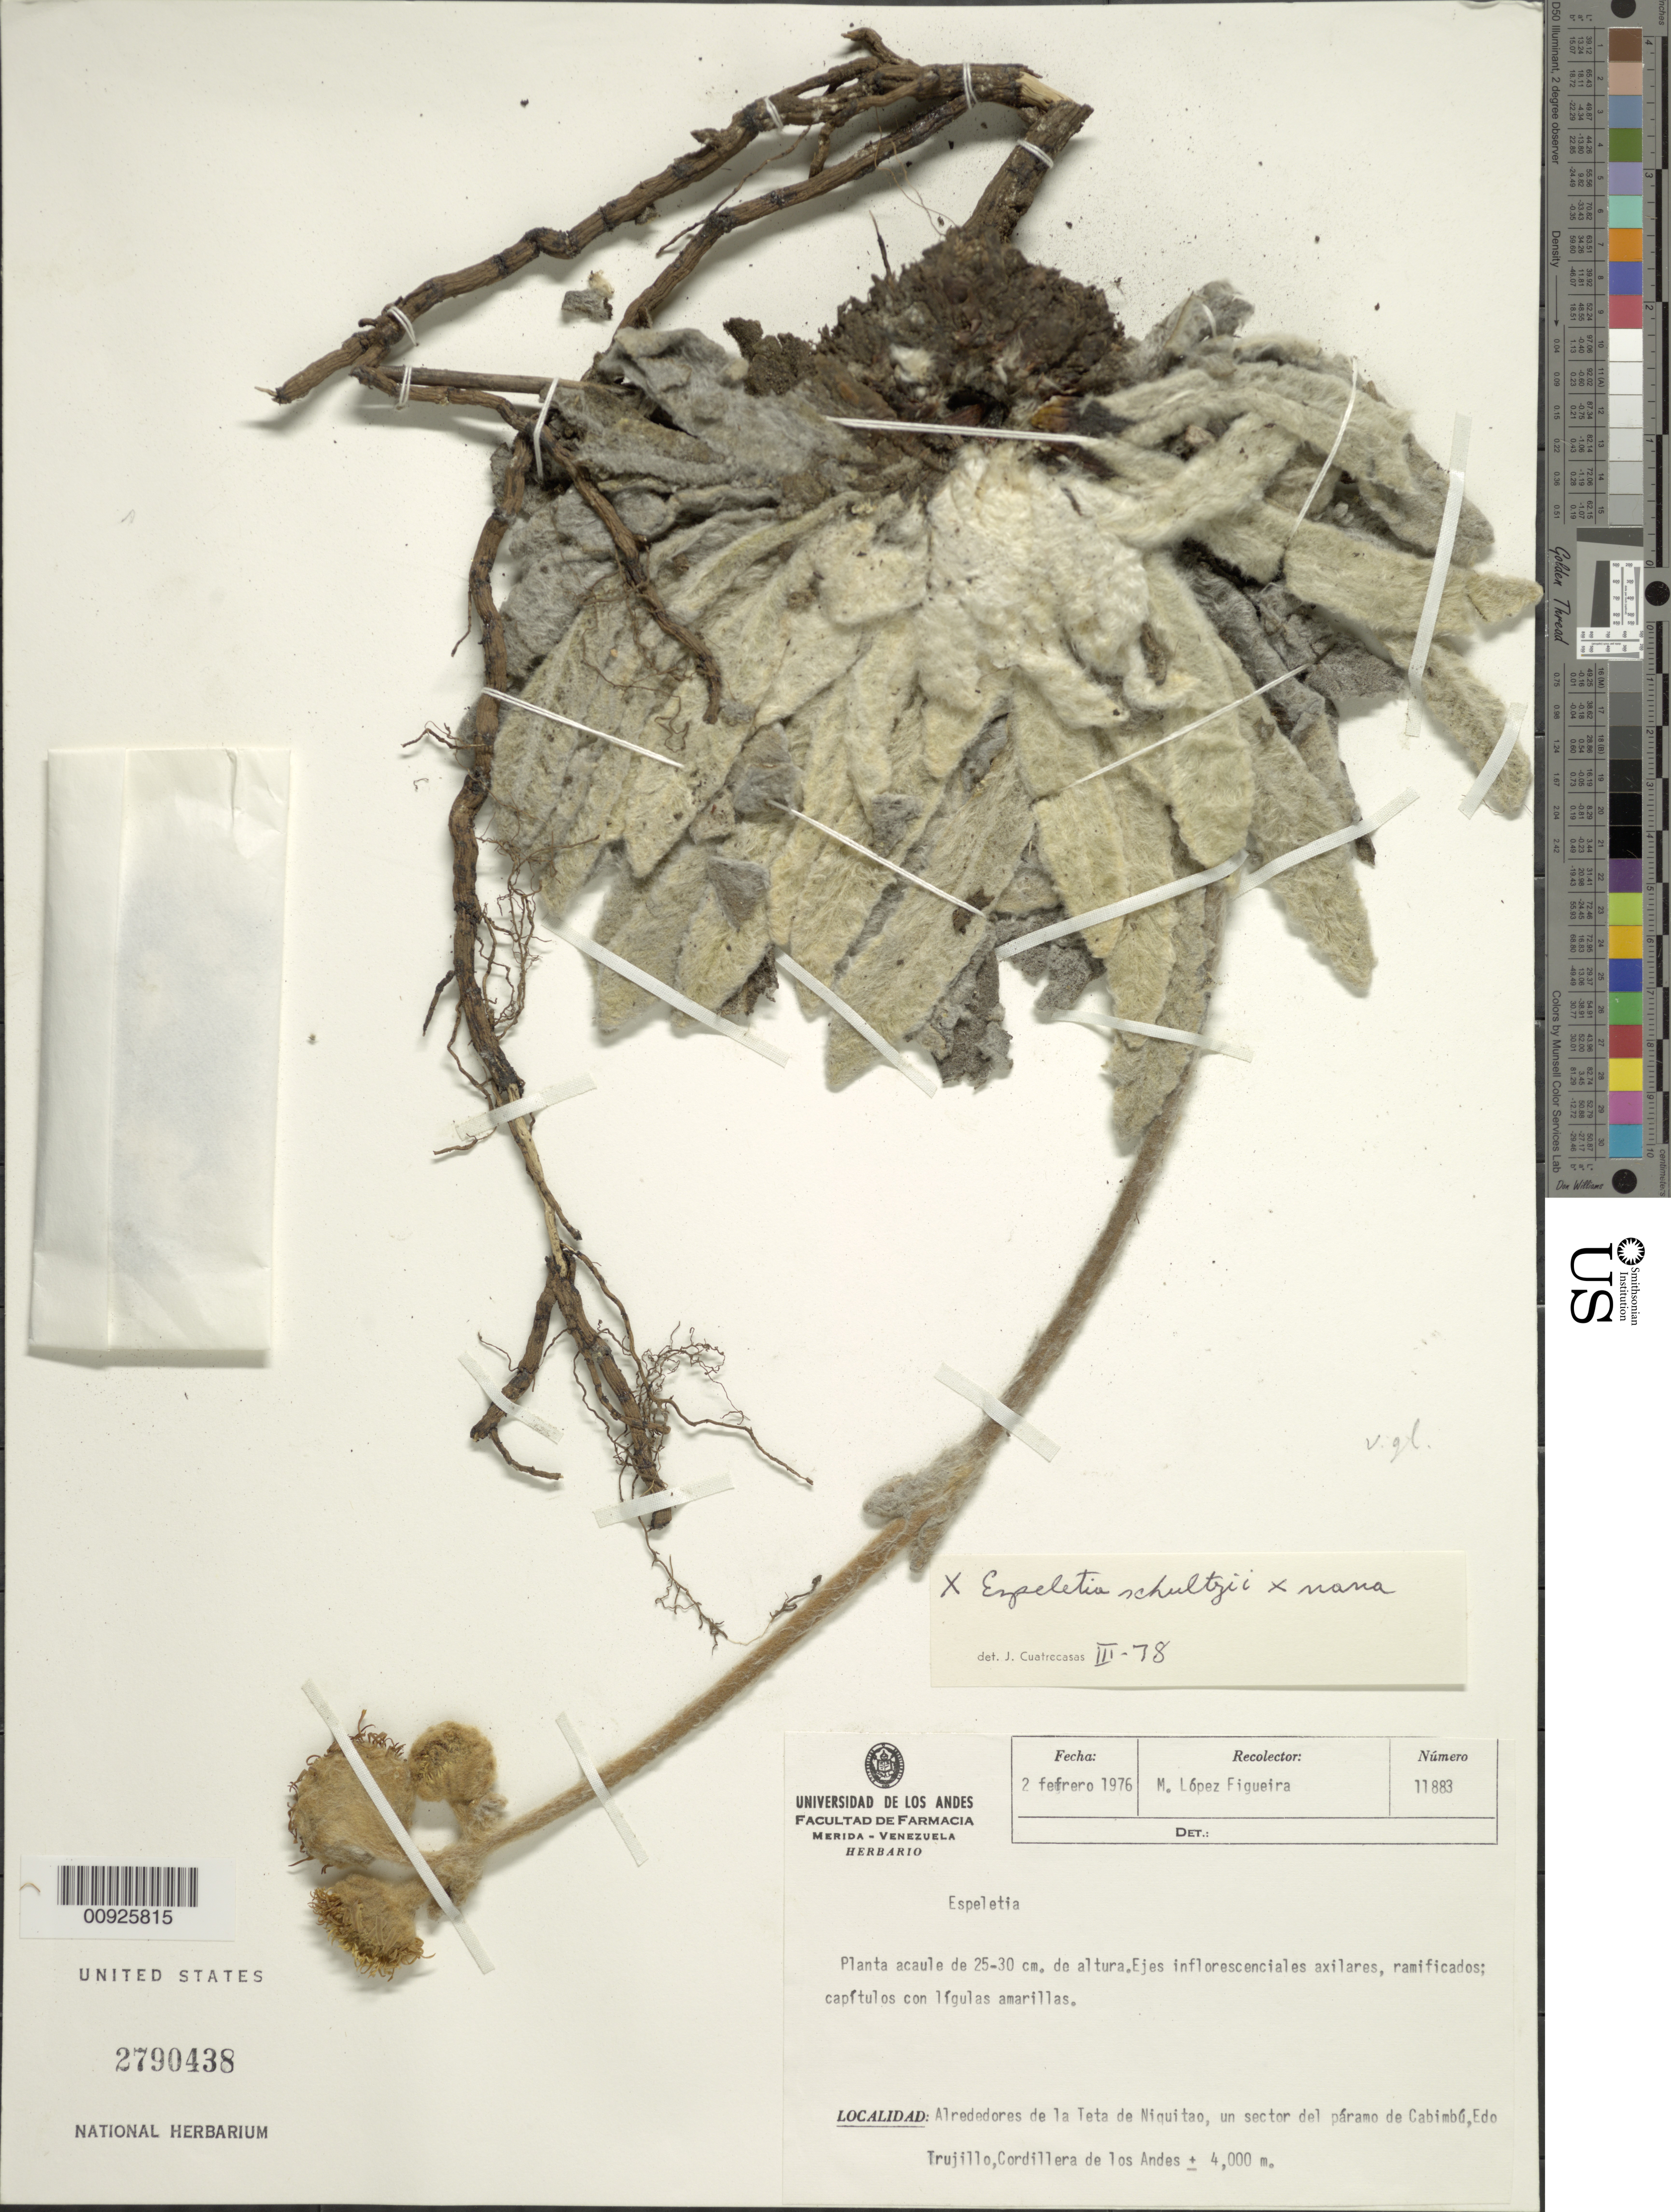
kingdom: Plantae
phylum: Tracheophyta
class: Magnoliopsida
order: Asterales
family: Asteraceae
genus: Espeletia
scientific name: Espeletia nana x E. schultzii Wedd.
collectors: M. López Figueiras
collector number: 11883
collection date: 1976-02-02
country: Venezuela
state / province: Trujillo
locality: Páramo de Cabimbú. Alrededores de la Teta de Niquitao, un sector del páramo de Cabimbú.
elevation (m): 4000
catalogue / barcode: US 2790438